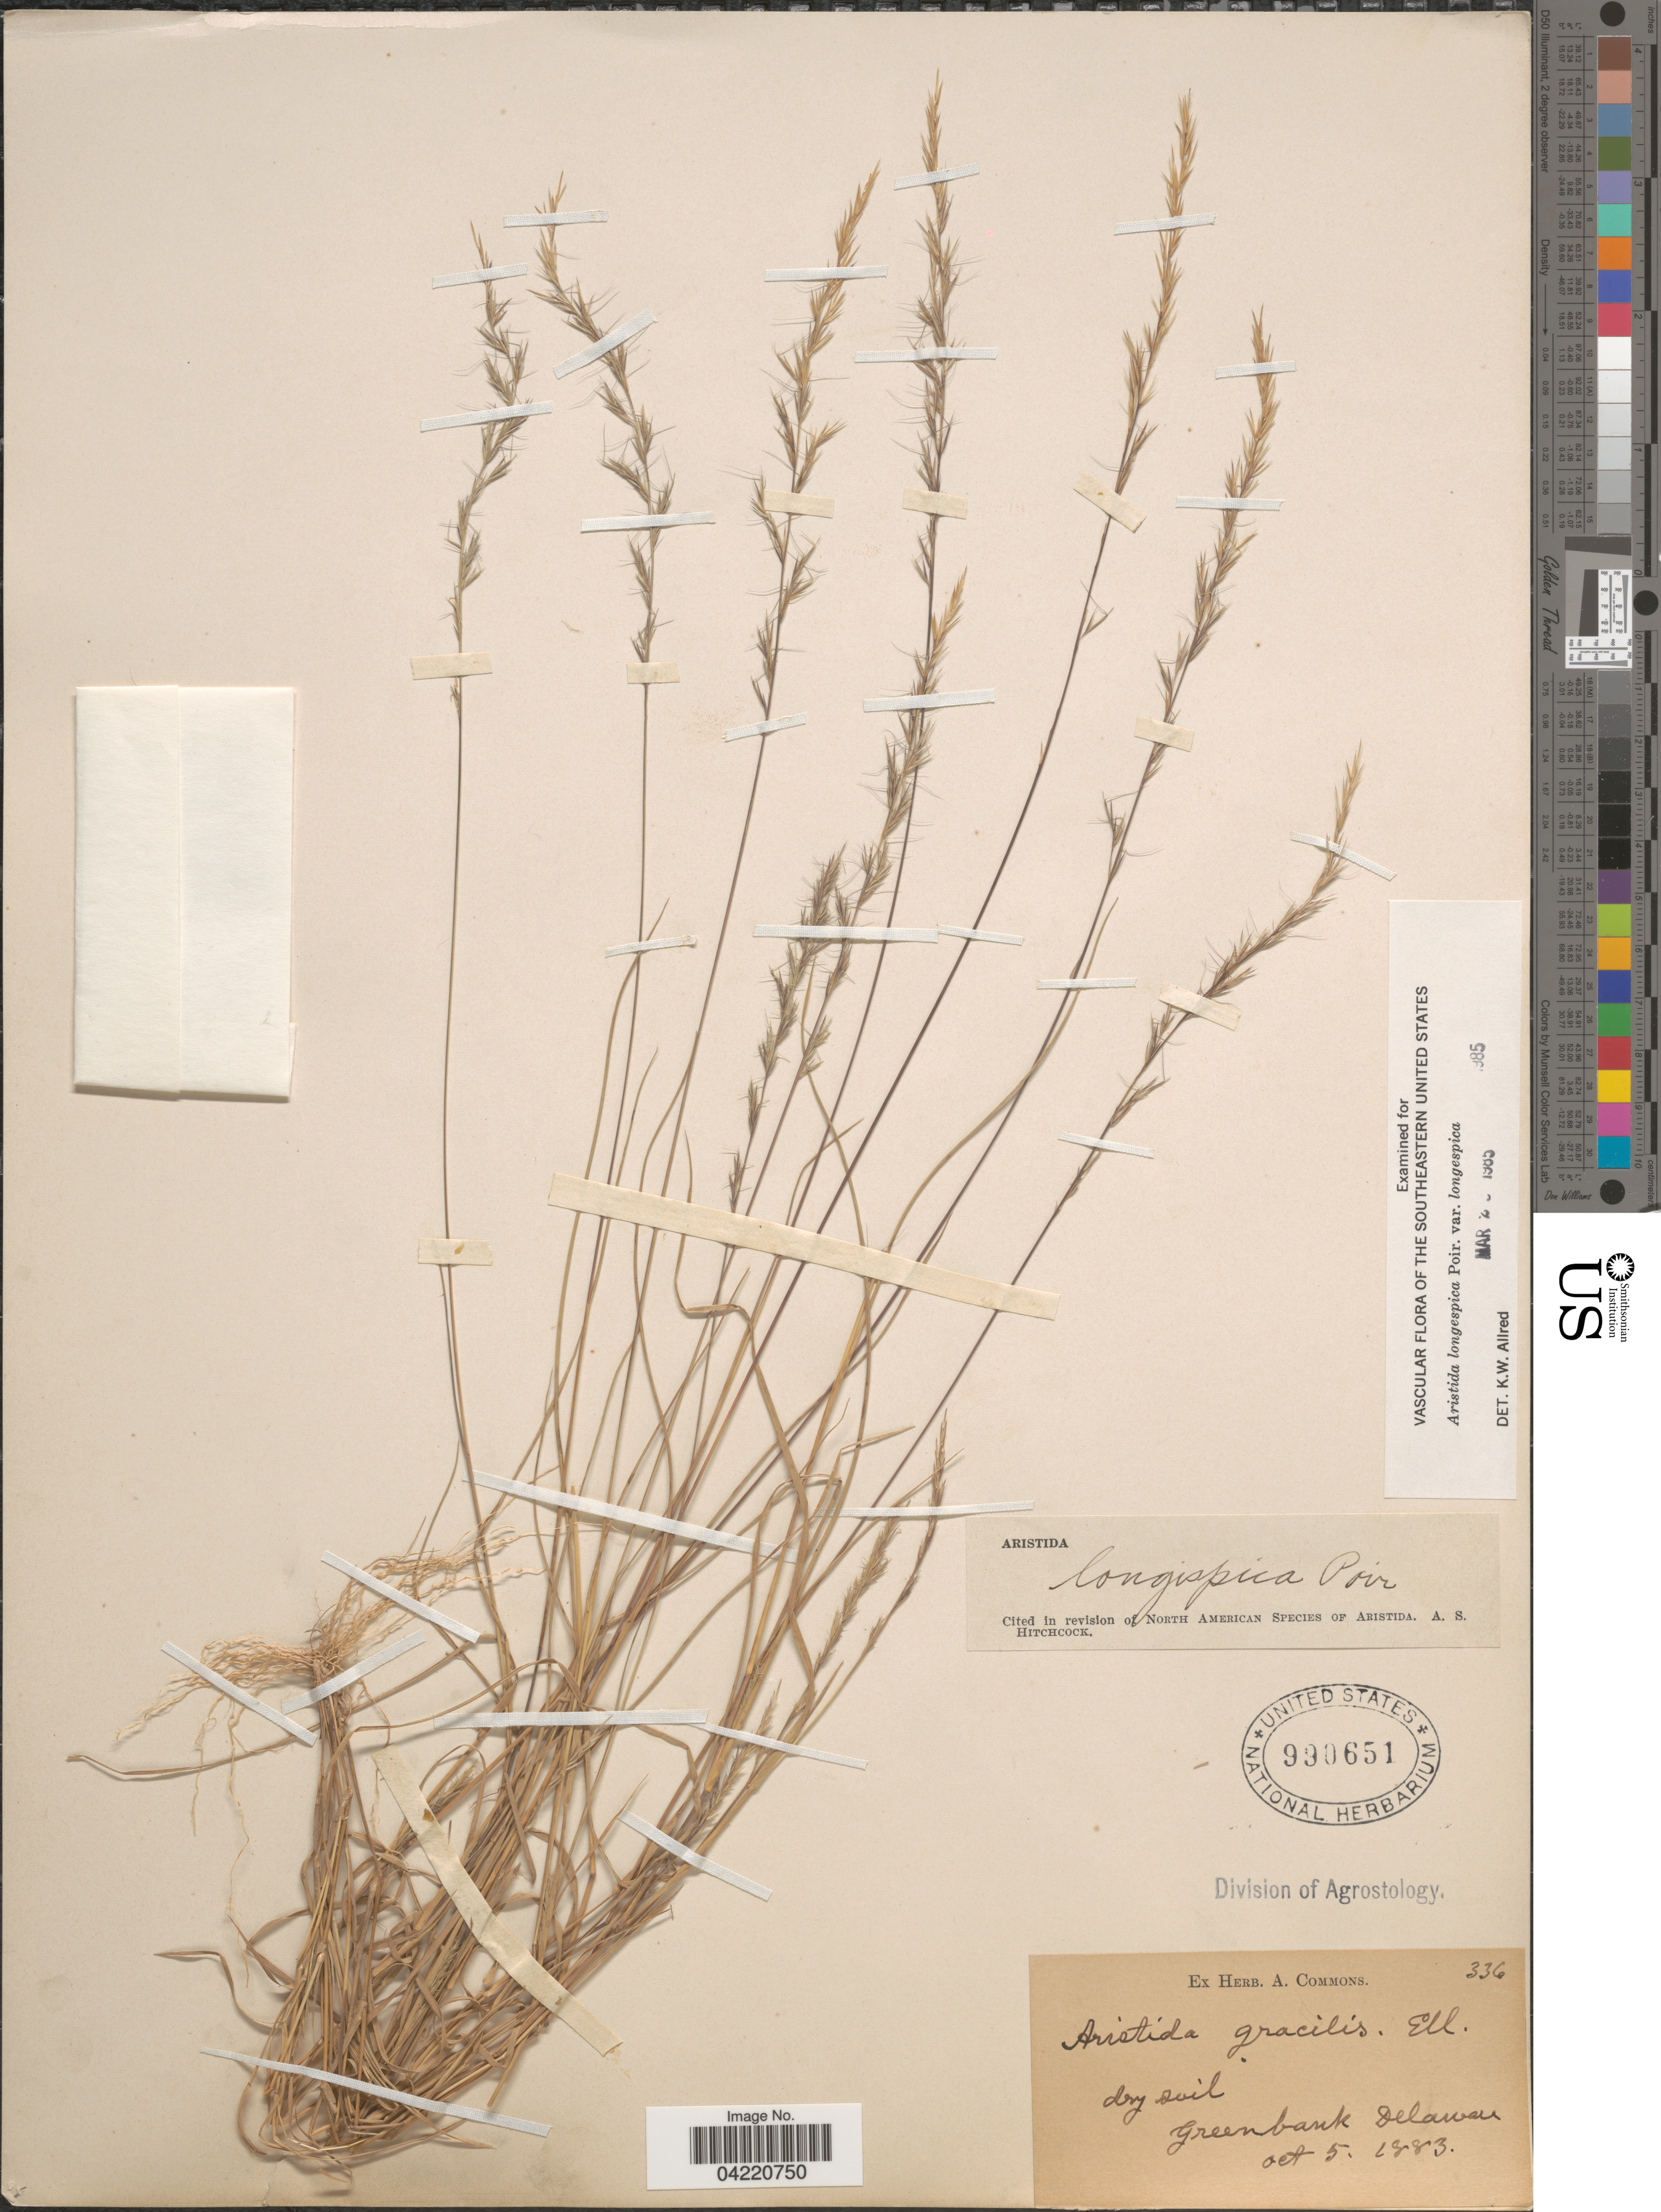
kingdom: Plantae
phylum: Tracheophyta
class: Liliopsida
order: Poales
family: Poaceae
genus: Aristida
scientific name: Aristida longespica var. longespica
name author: Poir.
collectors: ex herb. A. Commons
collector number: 336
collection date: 1883-10-05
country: United States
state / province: Delaware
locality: Greenbank.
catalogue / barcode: US 990651